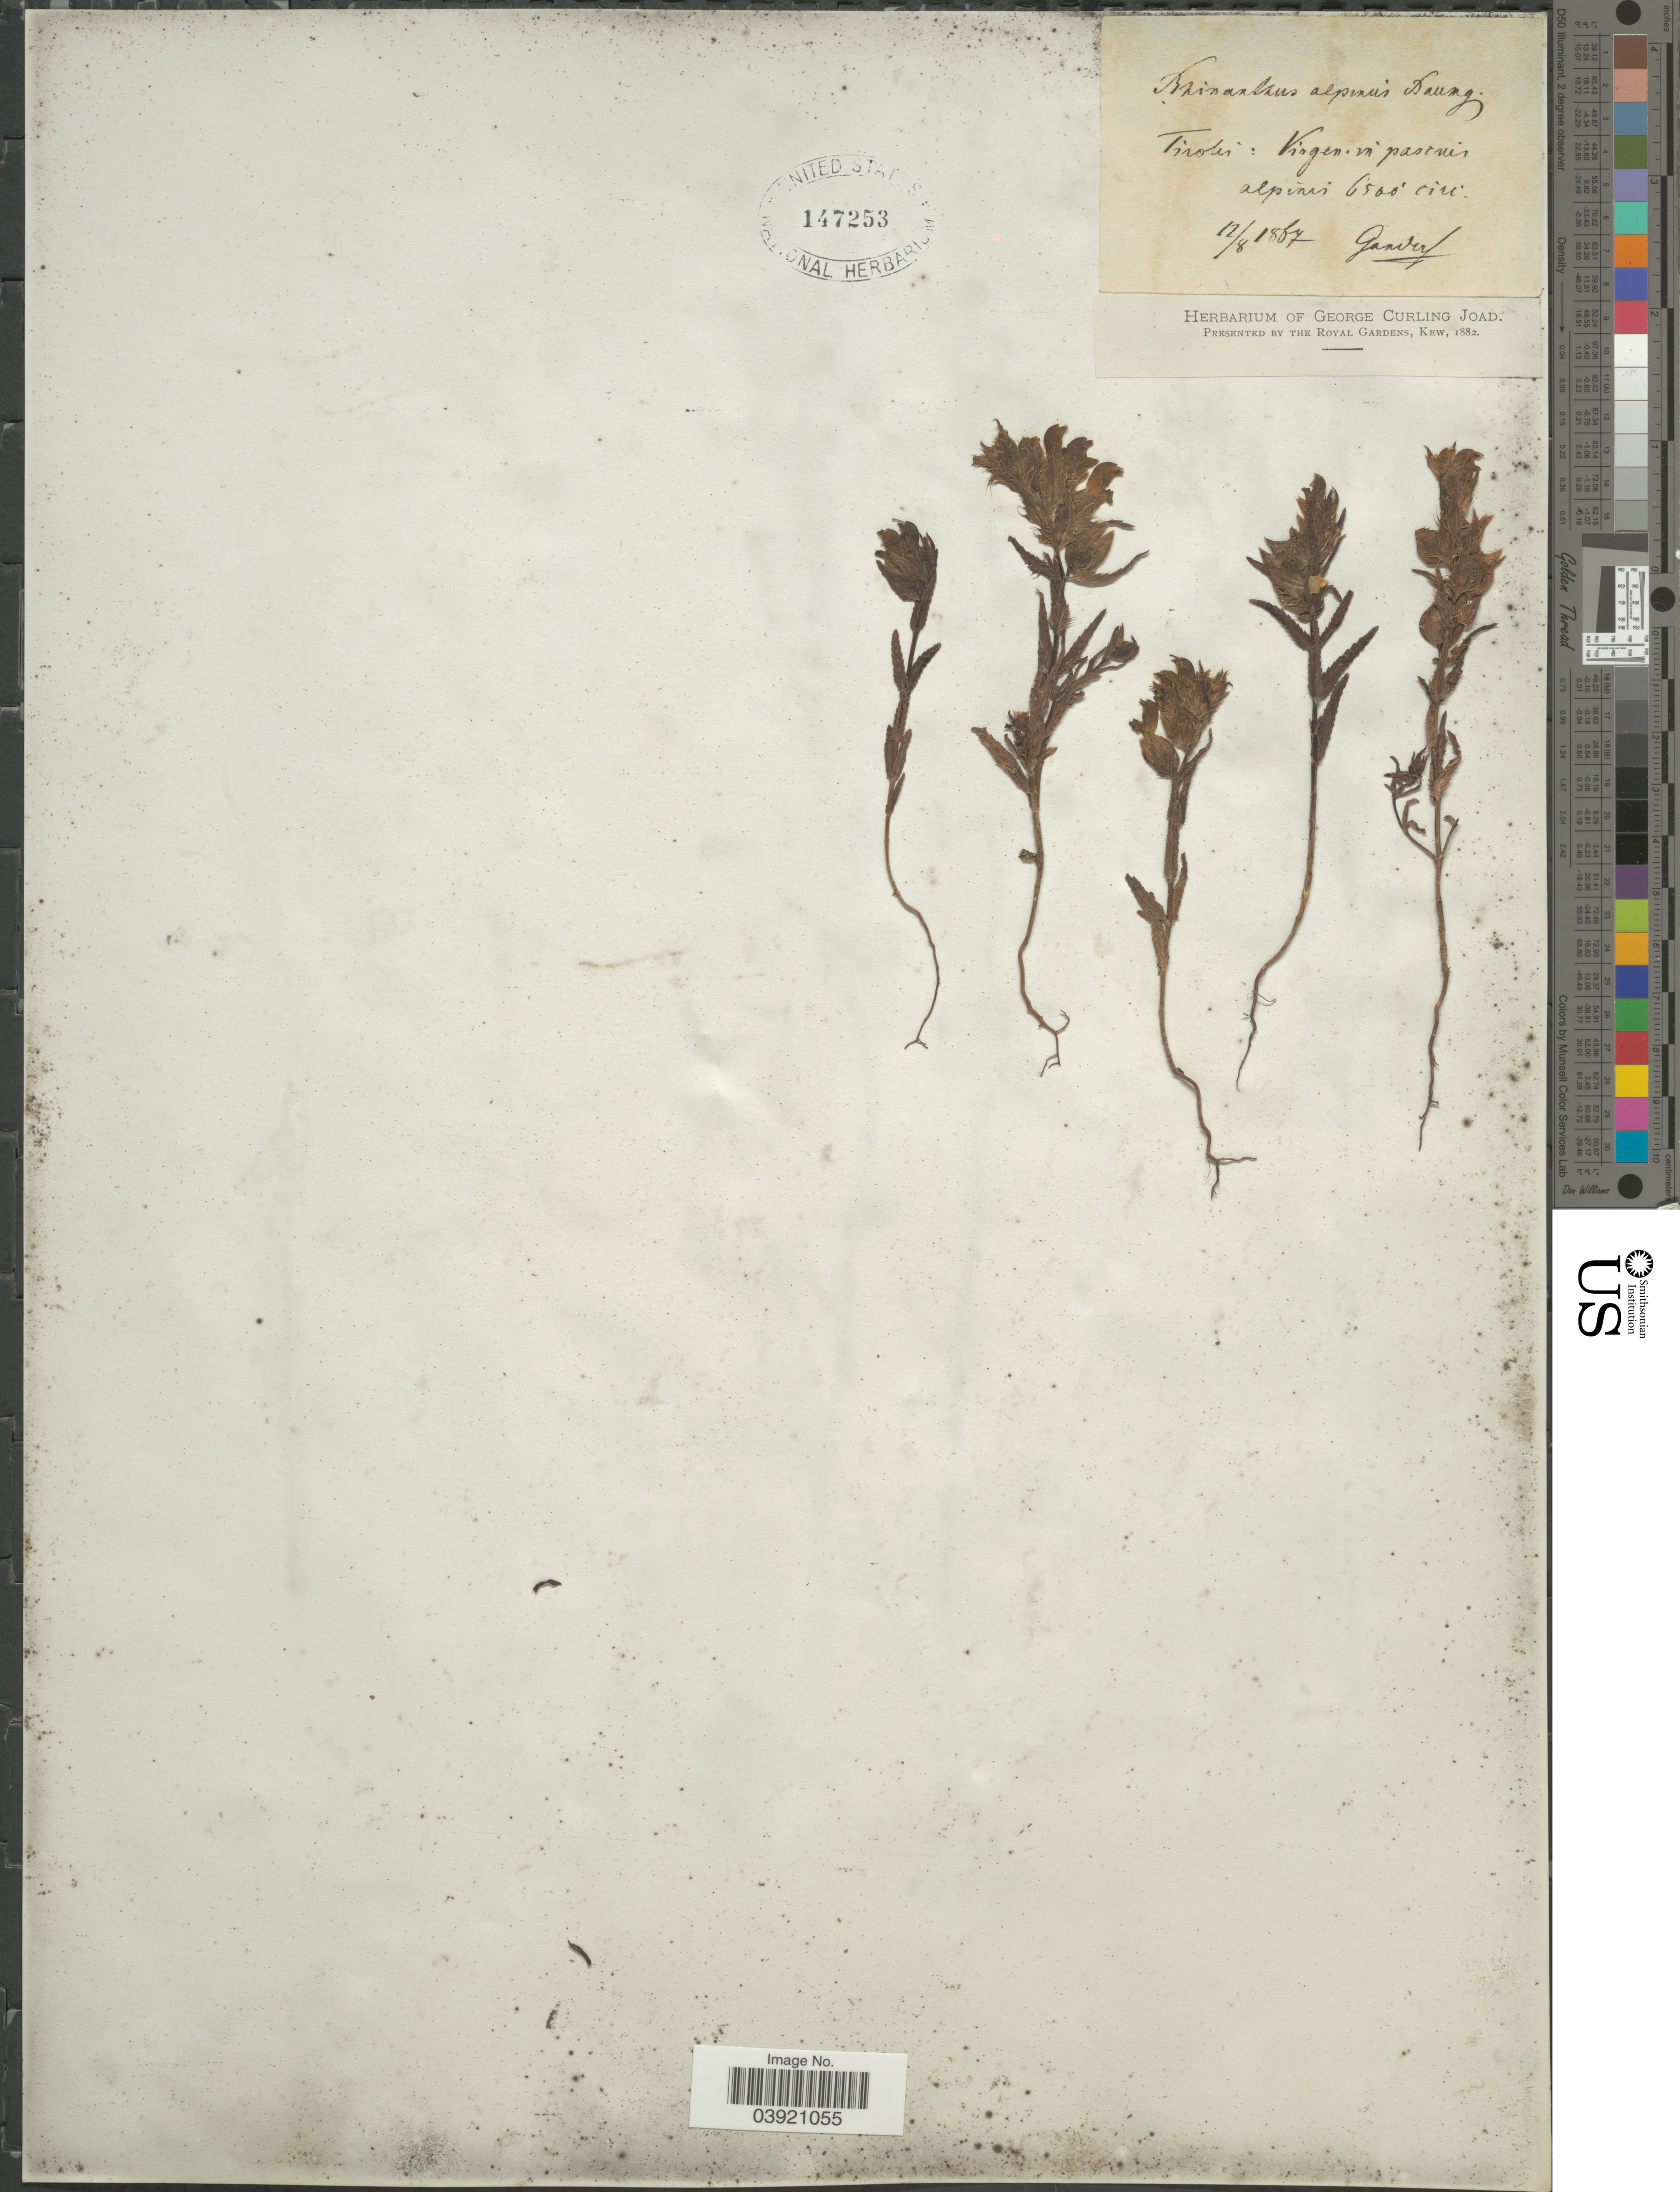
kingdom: Plantae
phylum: Tracheophyta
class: Magnoliopsida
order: Lamiales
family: Orobanchaceae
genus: Rhinanthus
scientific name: Rhinanthus alpinus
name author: (L.) Lam.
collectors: -- Gander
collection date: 1867-08-12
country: Austria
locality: Tirolis: Virgen in pascuis alpinis.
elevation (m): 1981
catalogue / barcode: US 147253